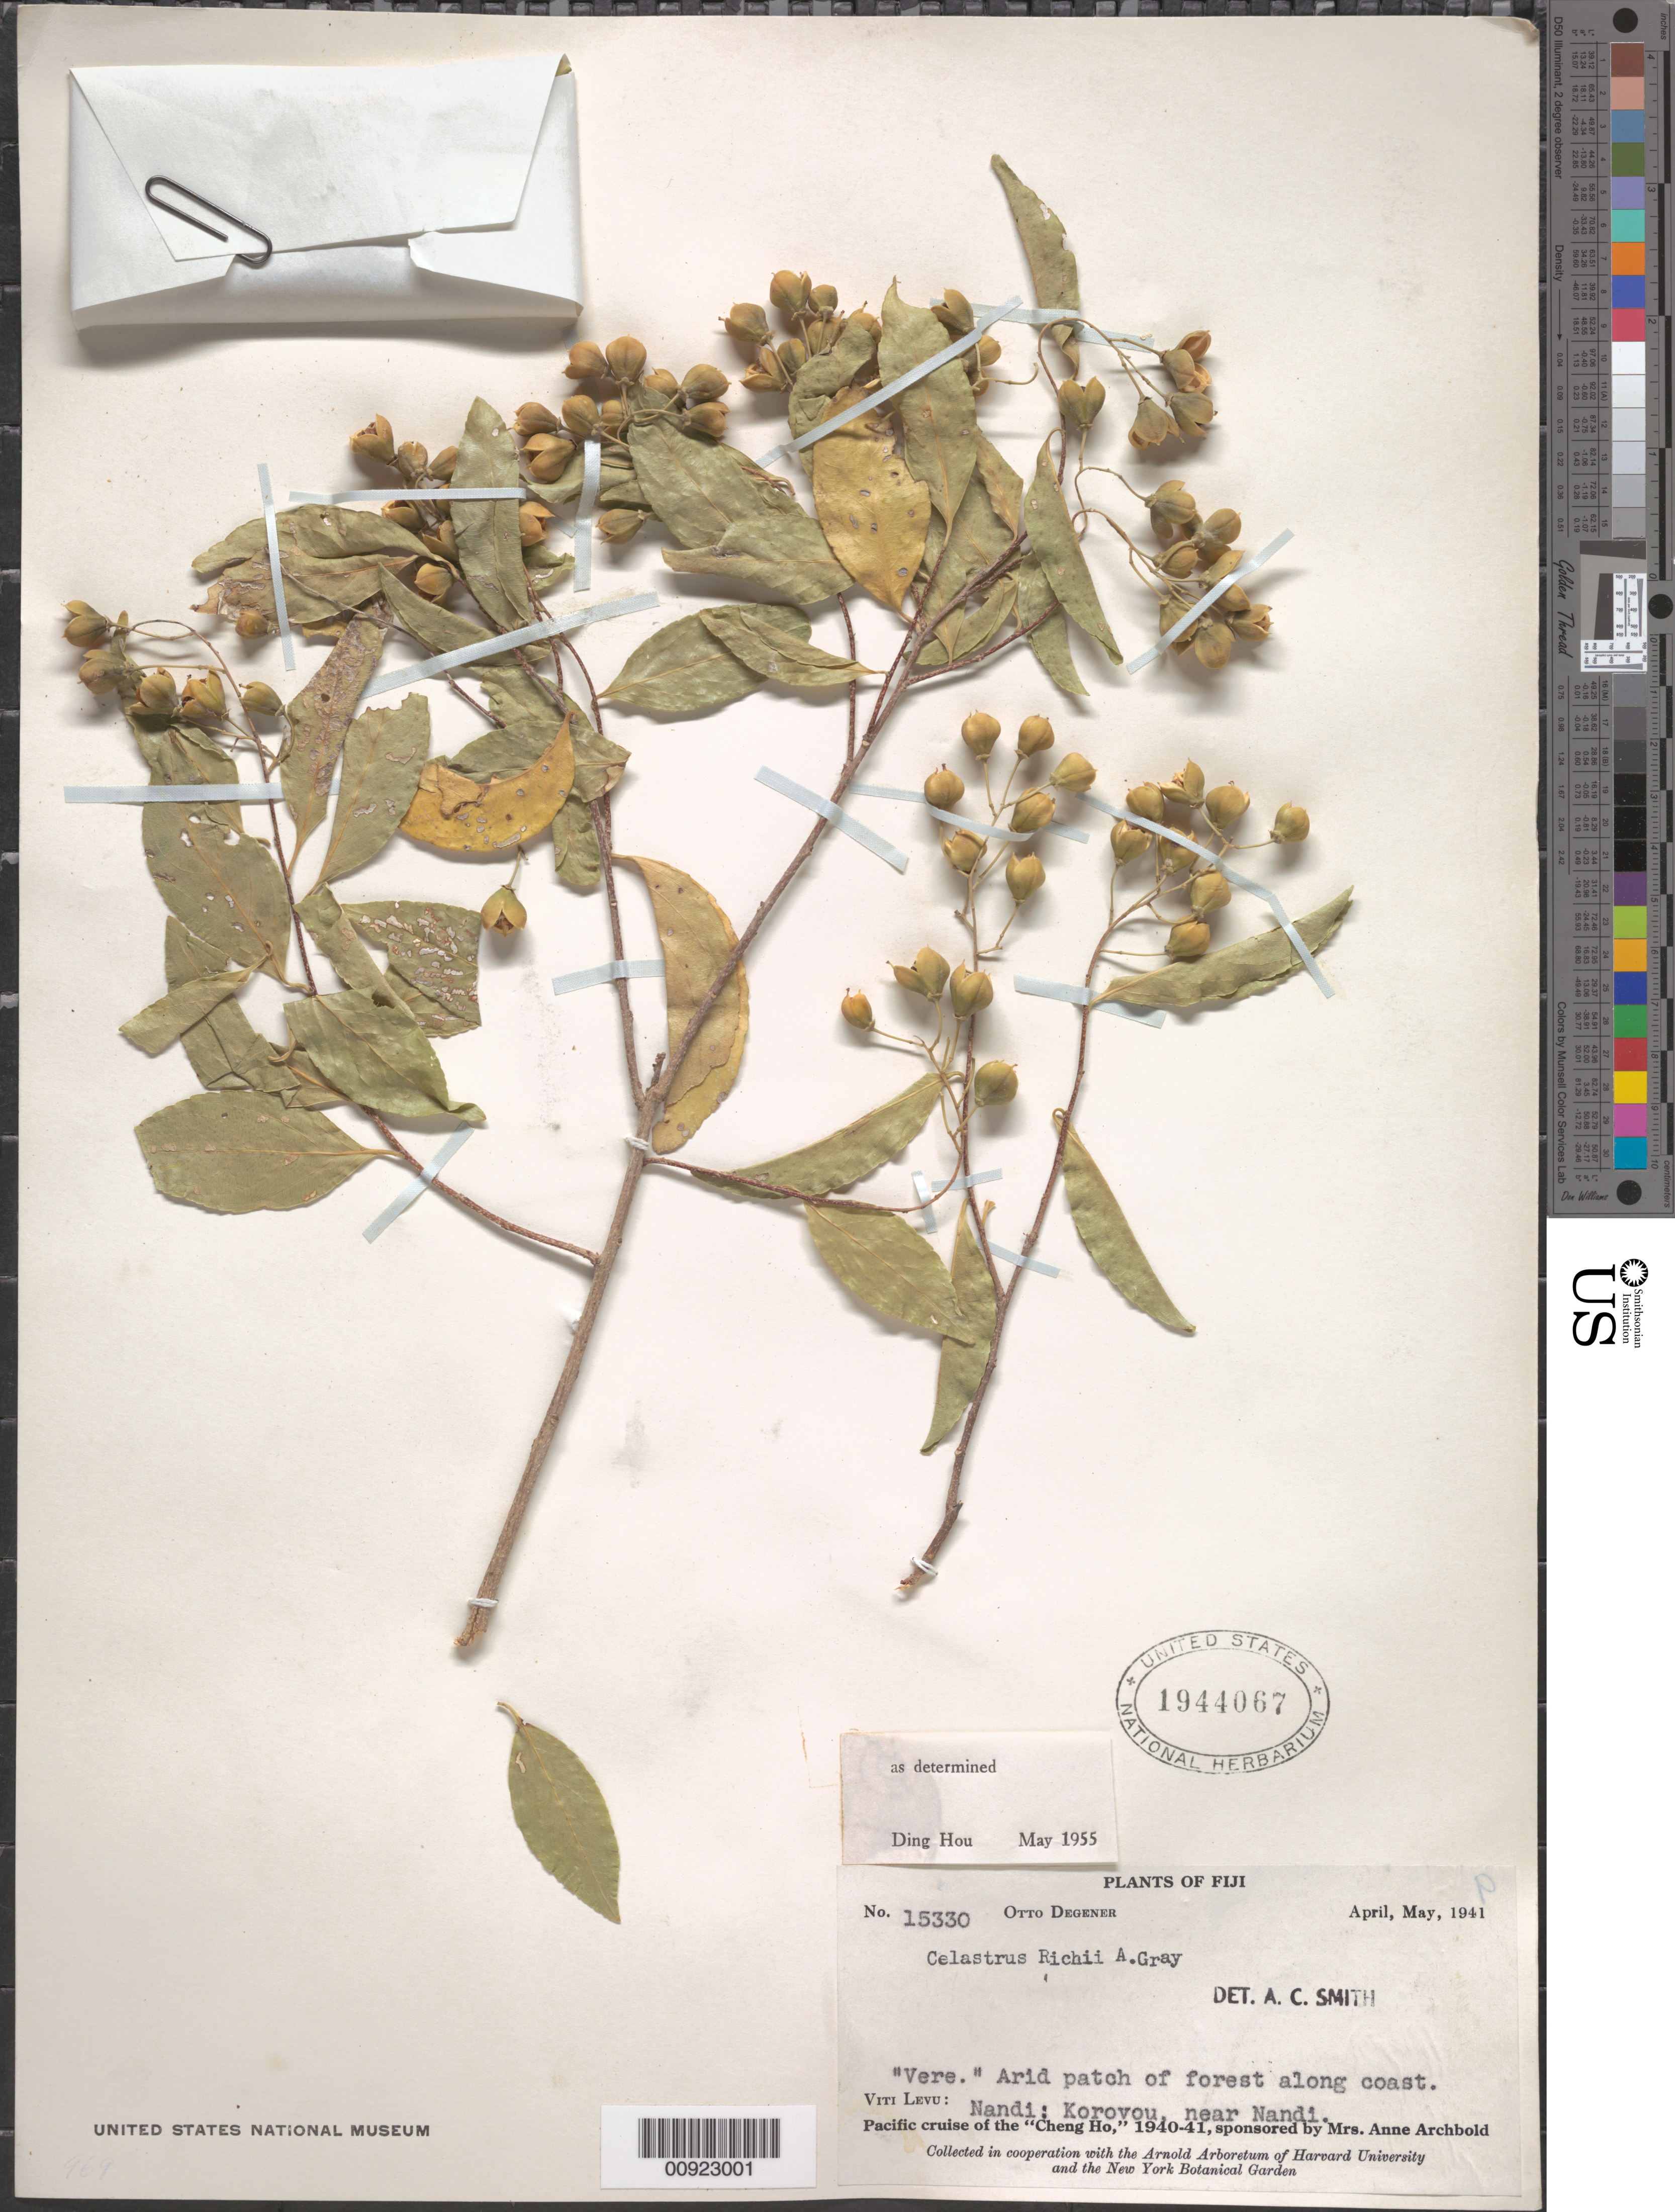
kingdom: Plantae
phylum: Tracheophyta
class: Magnoliopsida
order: Celastrales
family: Celastraceae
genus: Celastrus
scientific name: Celastrus richii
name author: A. Gray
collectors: O. Degener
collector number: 15330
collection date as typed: Apr 1941 to May 1941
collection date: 1941-04/1941-05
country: Fiji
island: Viti Levu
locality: Nandi: Korovou near Nandi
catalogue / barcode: US 1944067